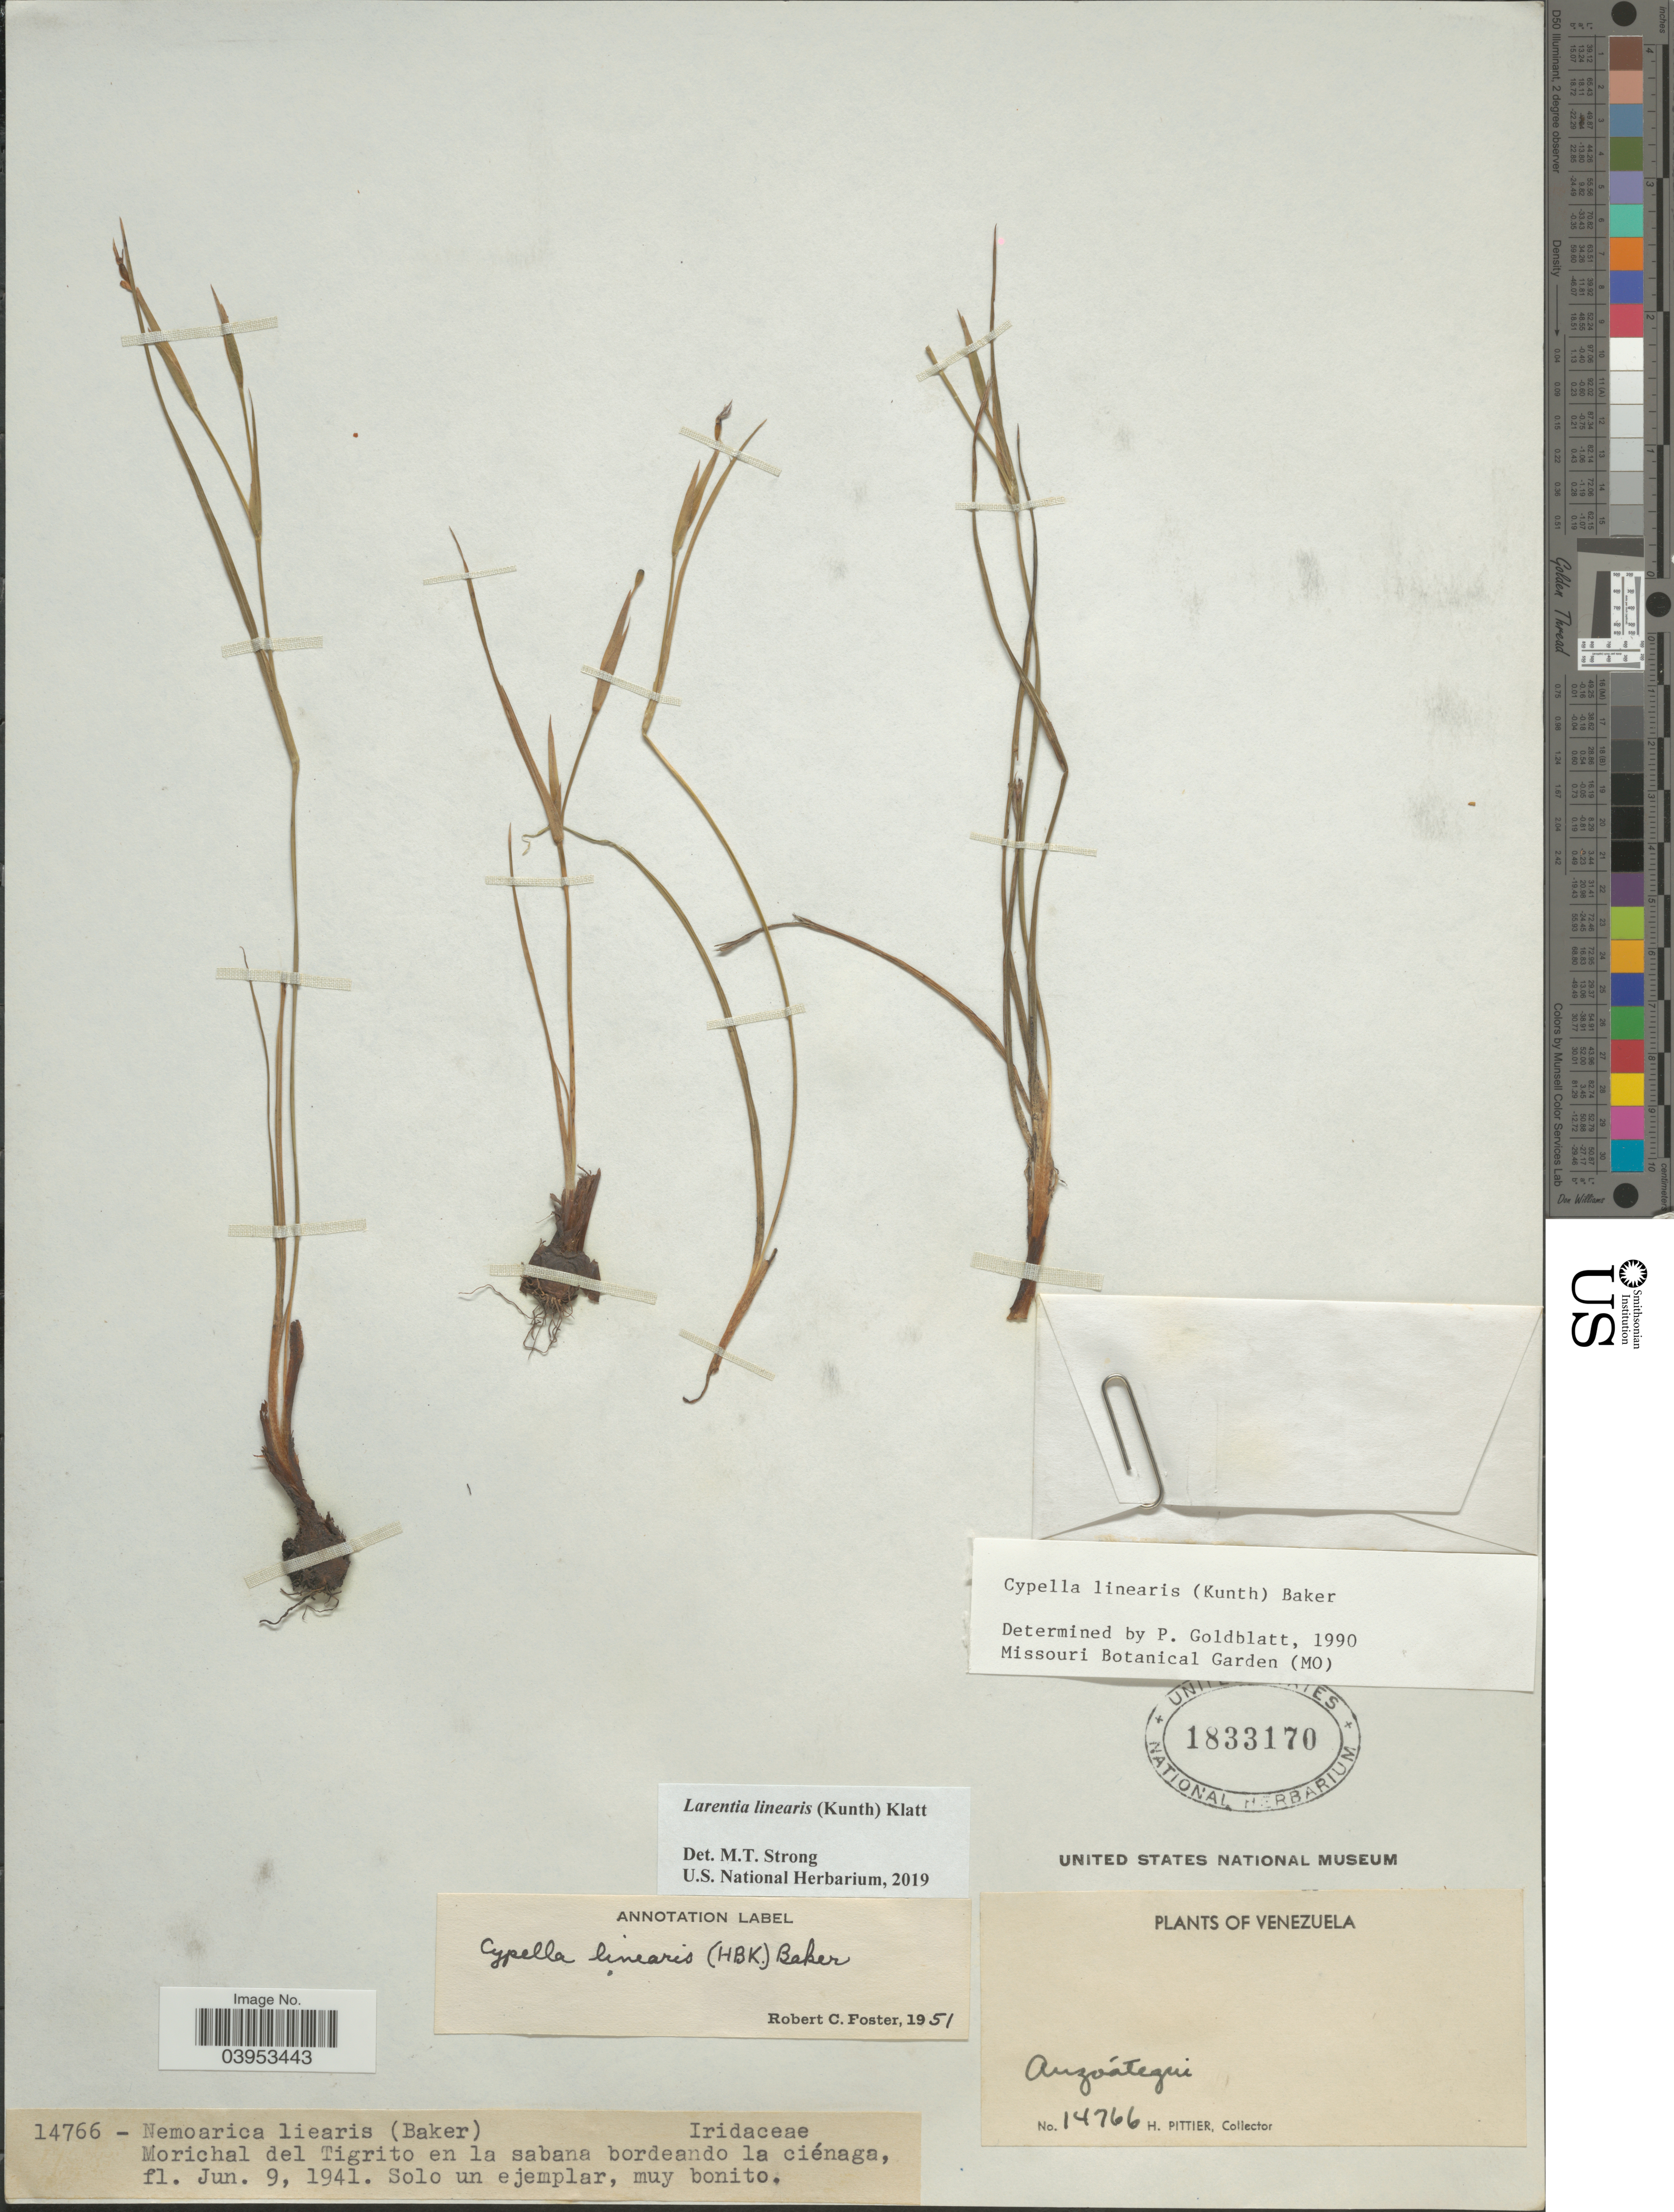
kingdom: Plantae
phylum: Tracheophyta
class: Liliopsida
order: Asparagales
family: Iridaceae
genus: Larentia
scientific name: Larentia linearis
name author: (Kunth) Klatt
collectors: H. F. Pittier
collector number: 14766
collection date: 1941-06-09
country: Venezuela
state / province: Anzoategui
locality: Morichal del Tigrito en la sabana bordeando la ciénaga.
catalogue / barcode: US 1833170